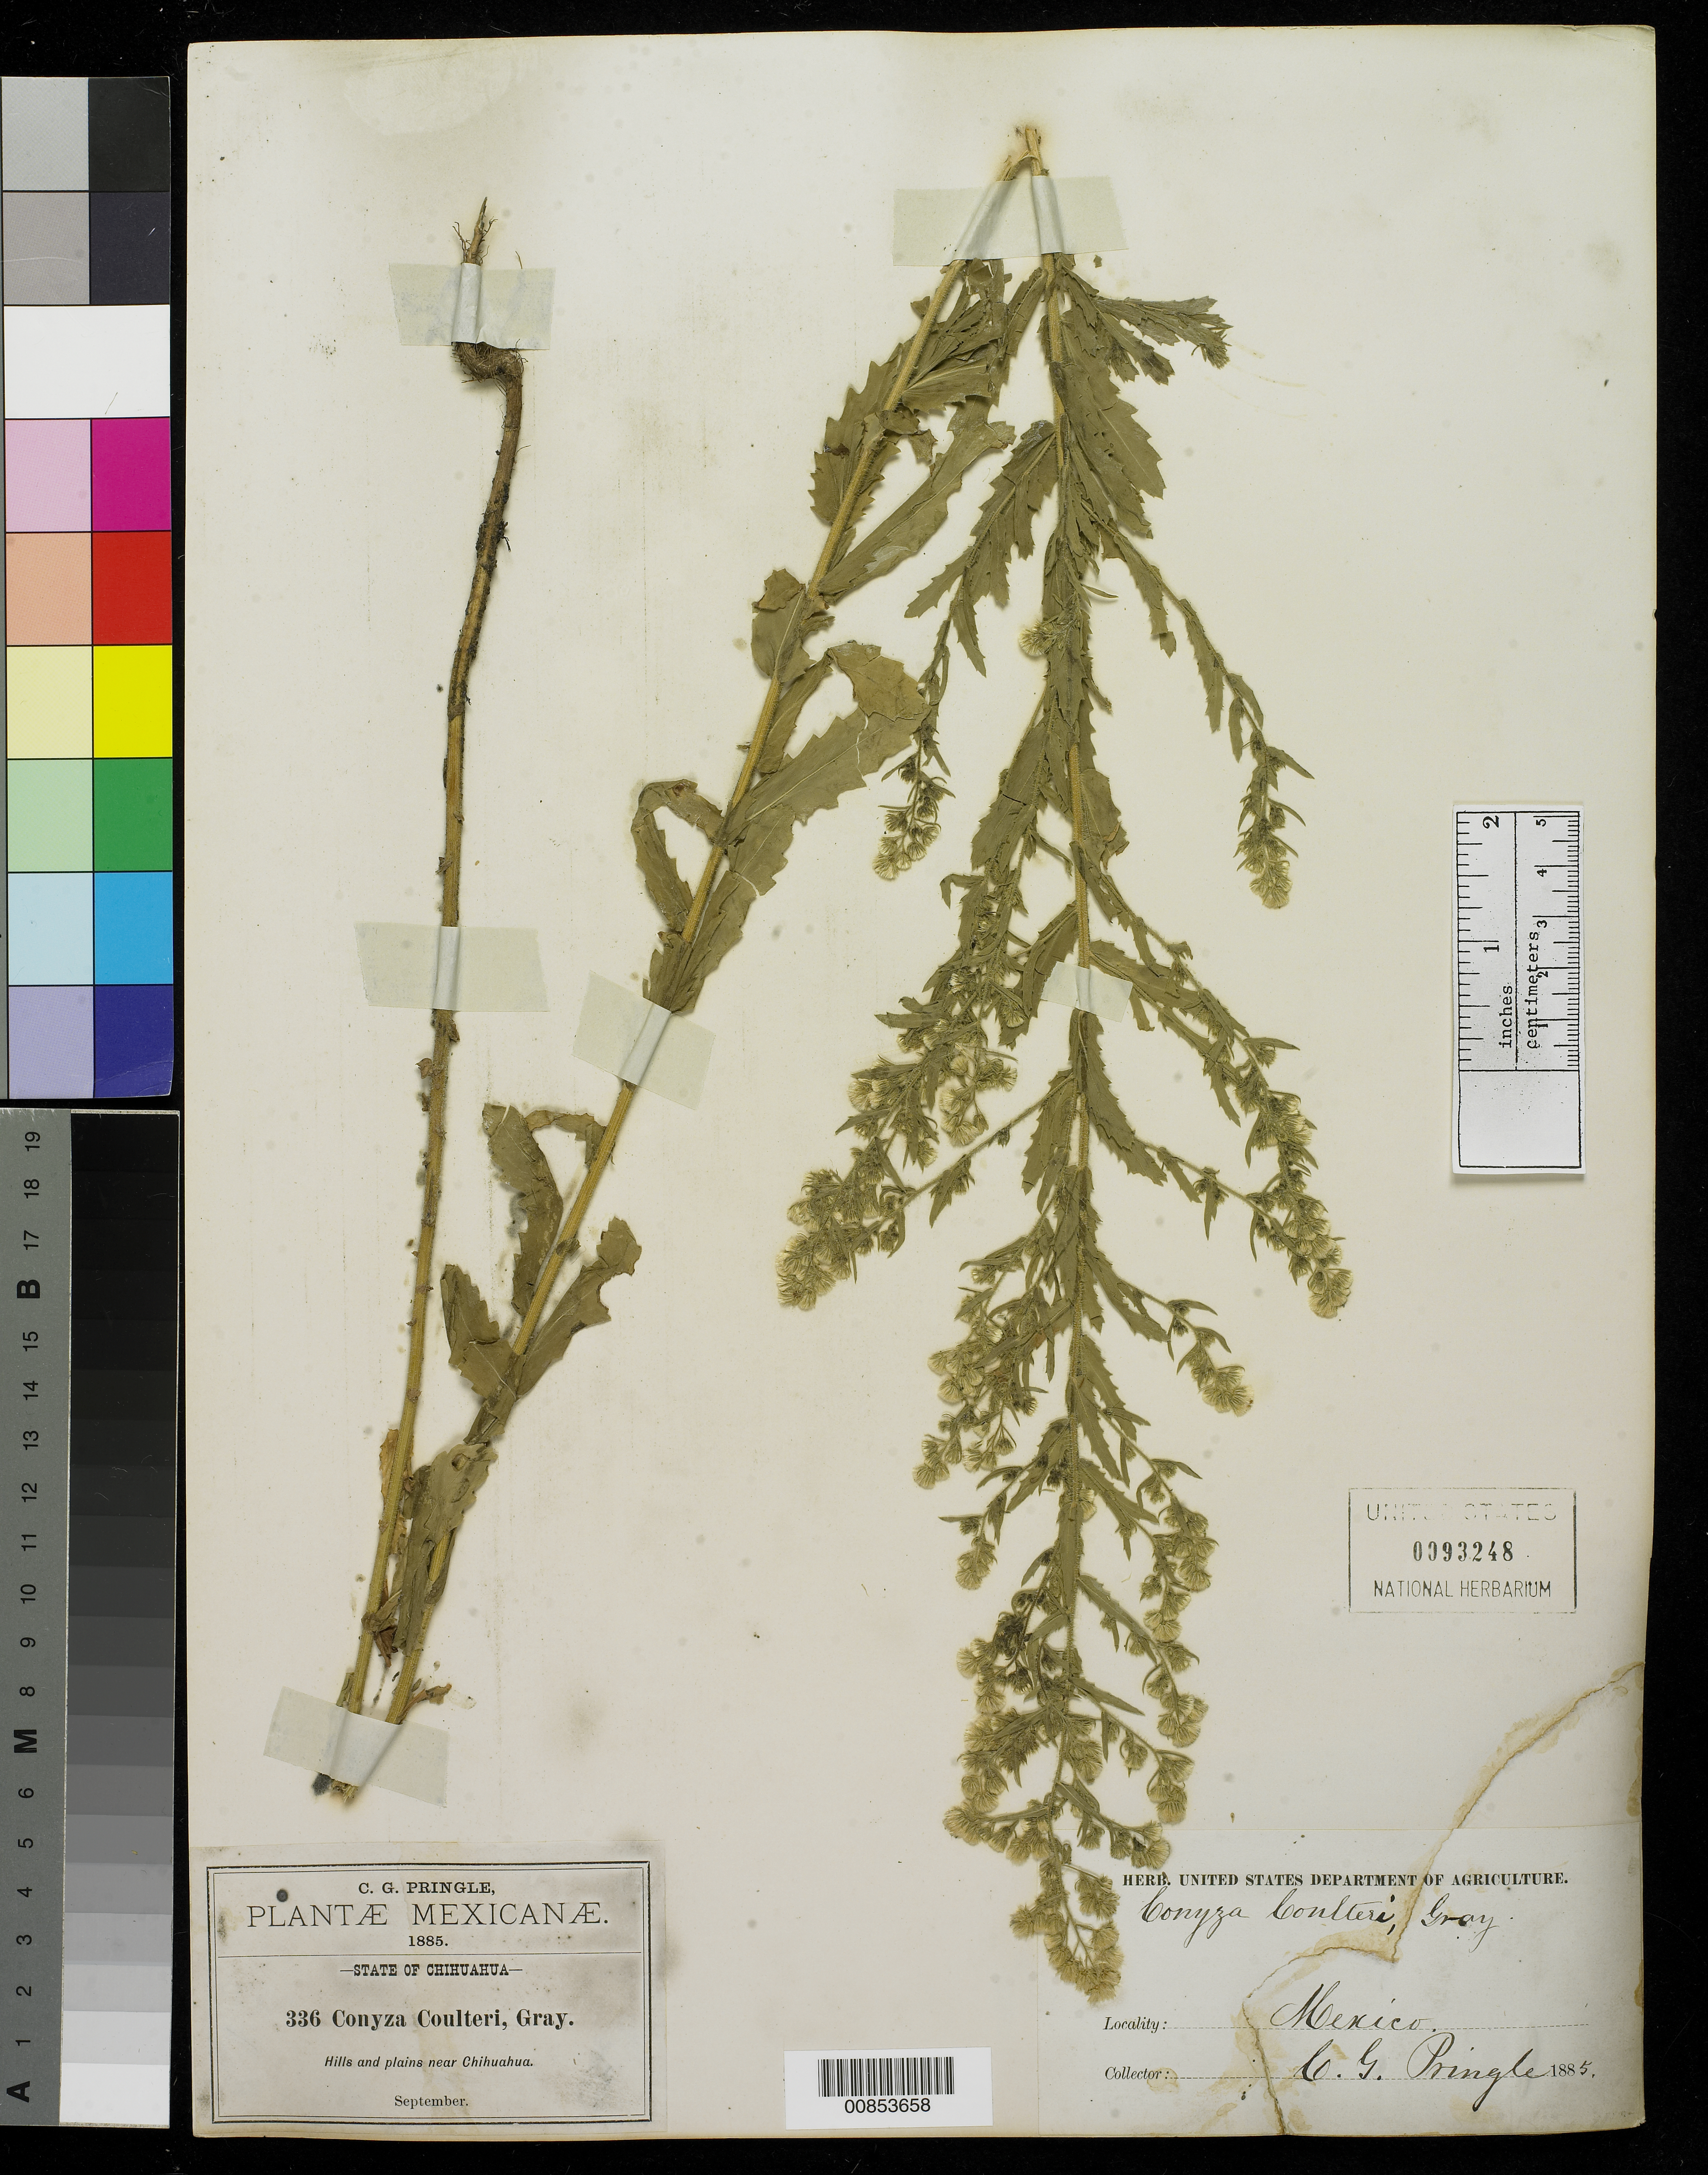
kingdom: Plantae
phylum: Tracheophyta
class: Magnoliopsida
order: Asterales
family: Asteraceae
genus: Conyza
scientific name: Conyza coulteri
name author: A. Gray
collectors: C. G. Pringle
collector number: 336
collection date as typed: Sep 1885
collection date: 1885-09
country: Mexico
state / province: Chihuahua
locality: Hills and plains near Chihuahua.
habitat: Hills and plains.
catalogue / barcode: US 93248